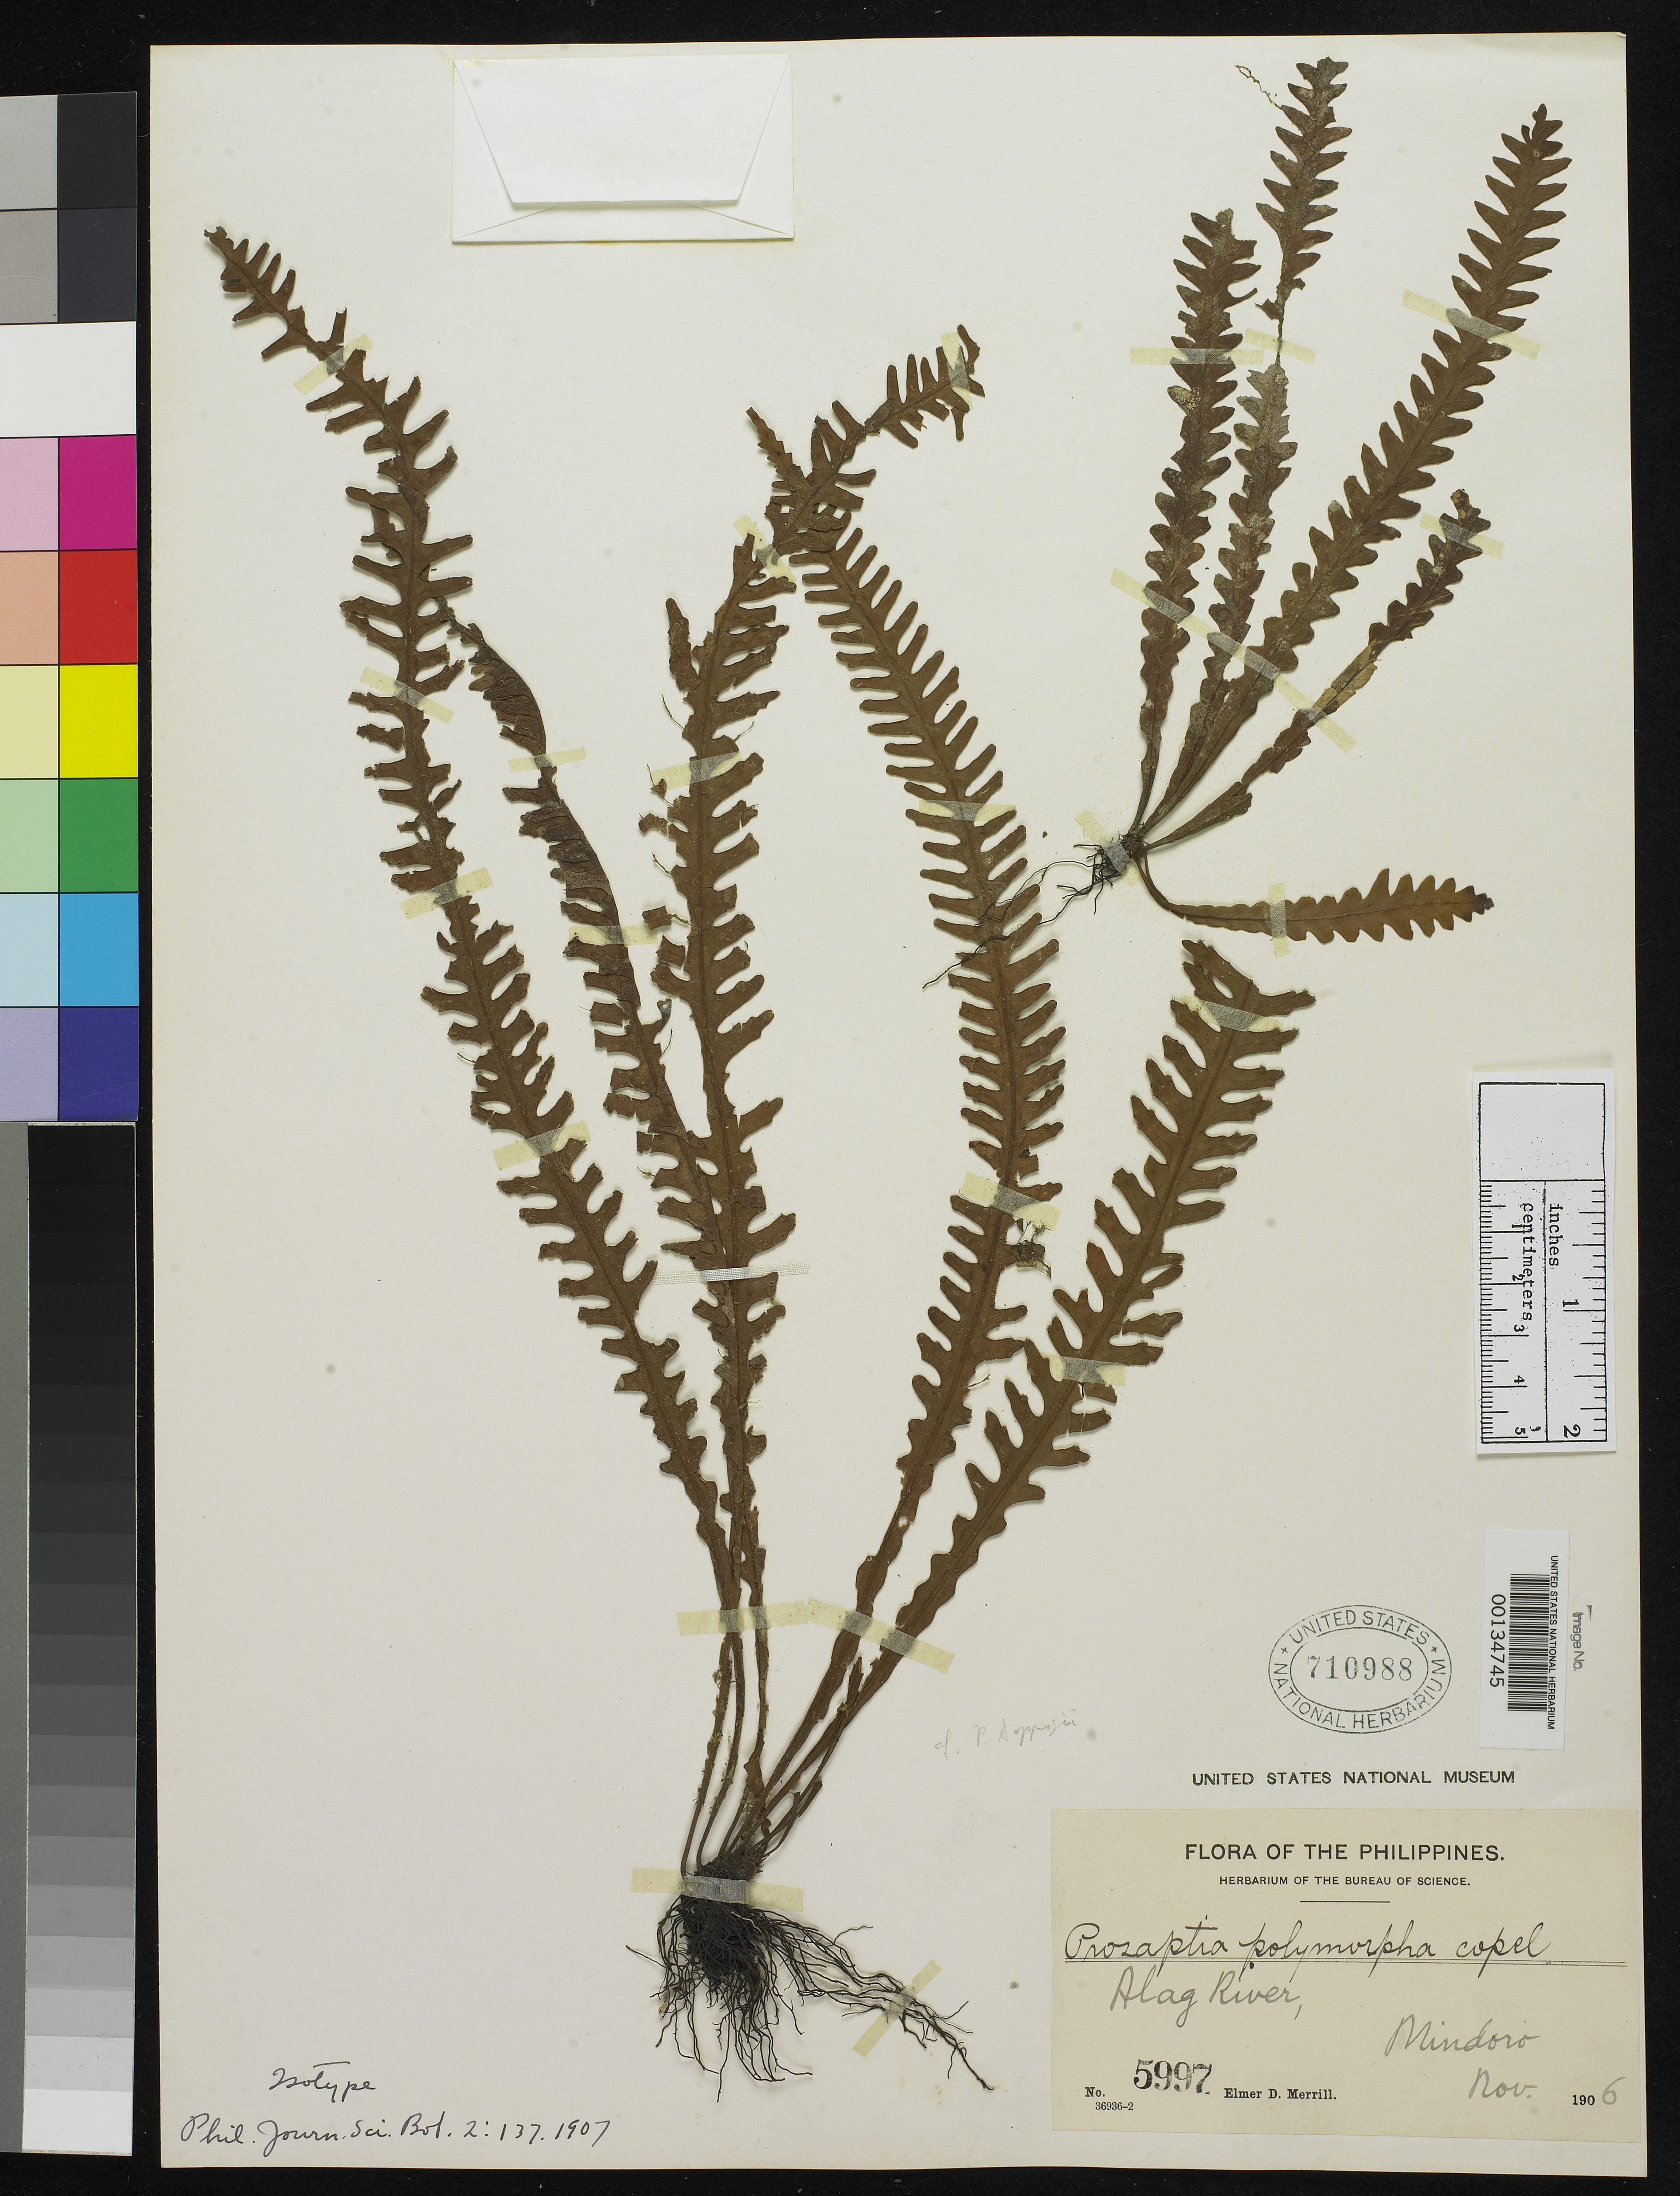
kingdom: Plantae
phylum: Tracheophyta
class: Polypodiopsida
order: Polypodiales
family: Polypodiaceae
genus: Prosaptia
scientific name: Prosaptia polymorpha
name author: Copel.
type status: Isotype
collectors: E. D. Merrill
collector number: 5997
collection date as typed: Nov 1906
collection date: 1906-11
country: Philippines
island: Mindoro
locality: Alag River.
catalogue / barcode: US 710988